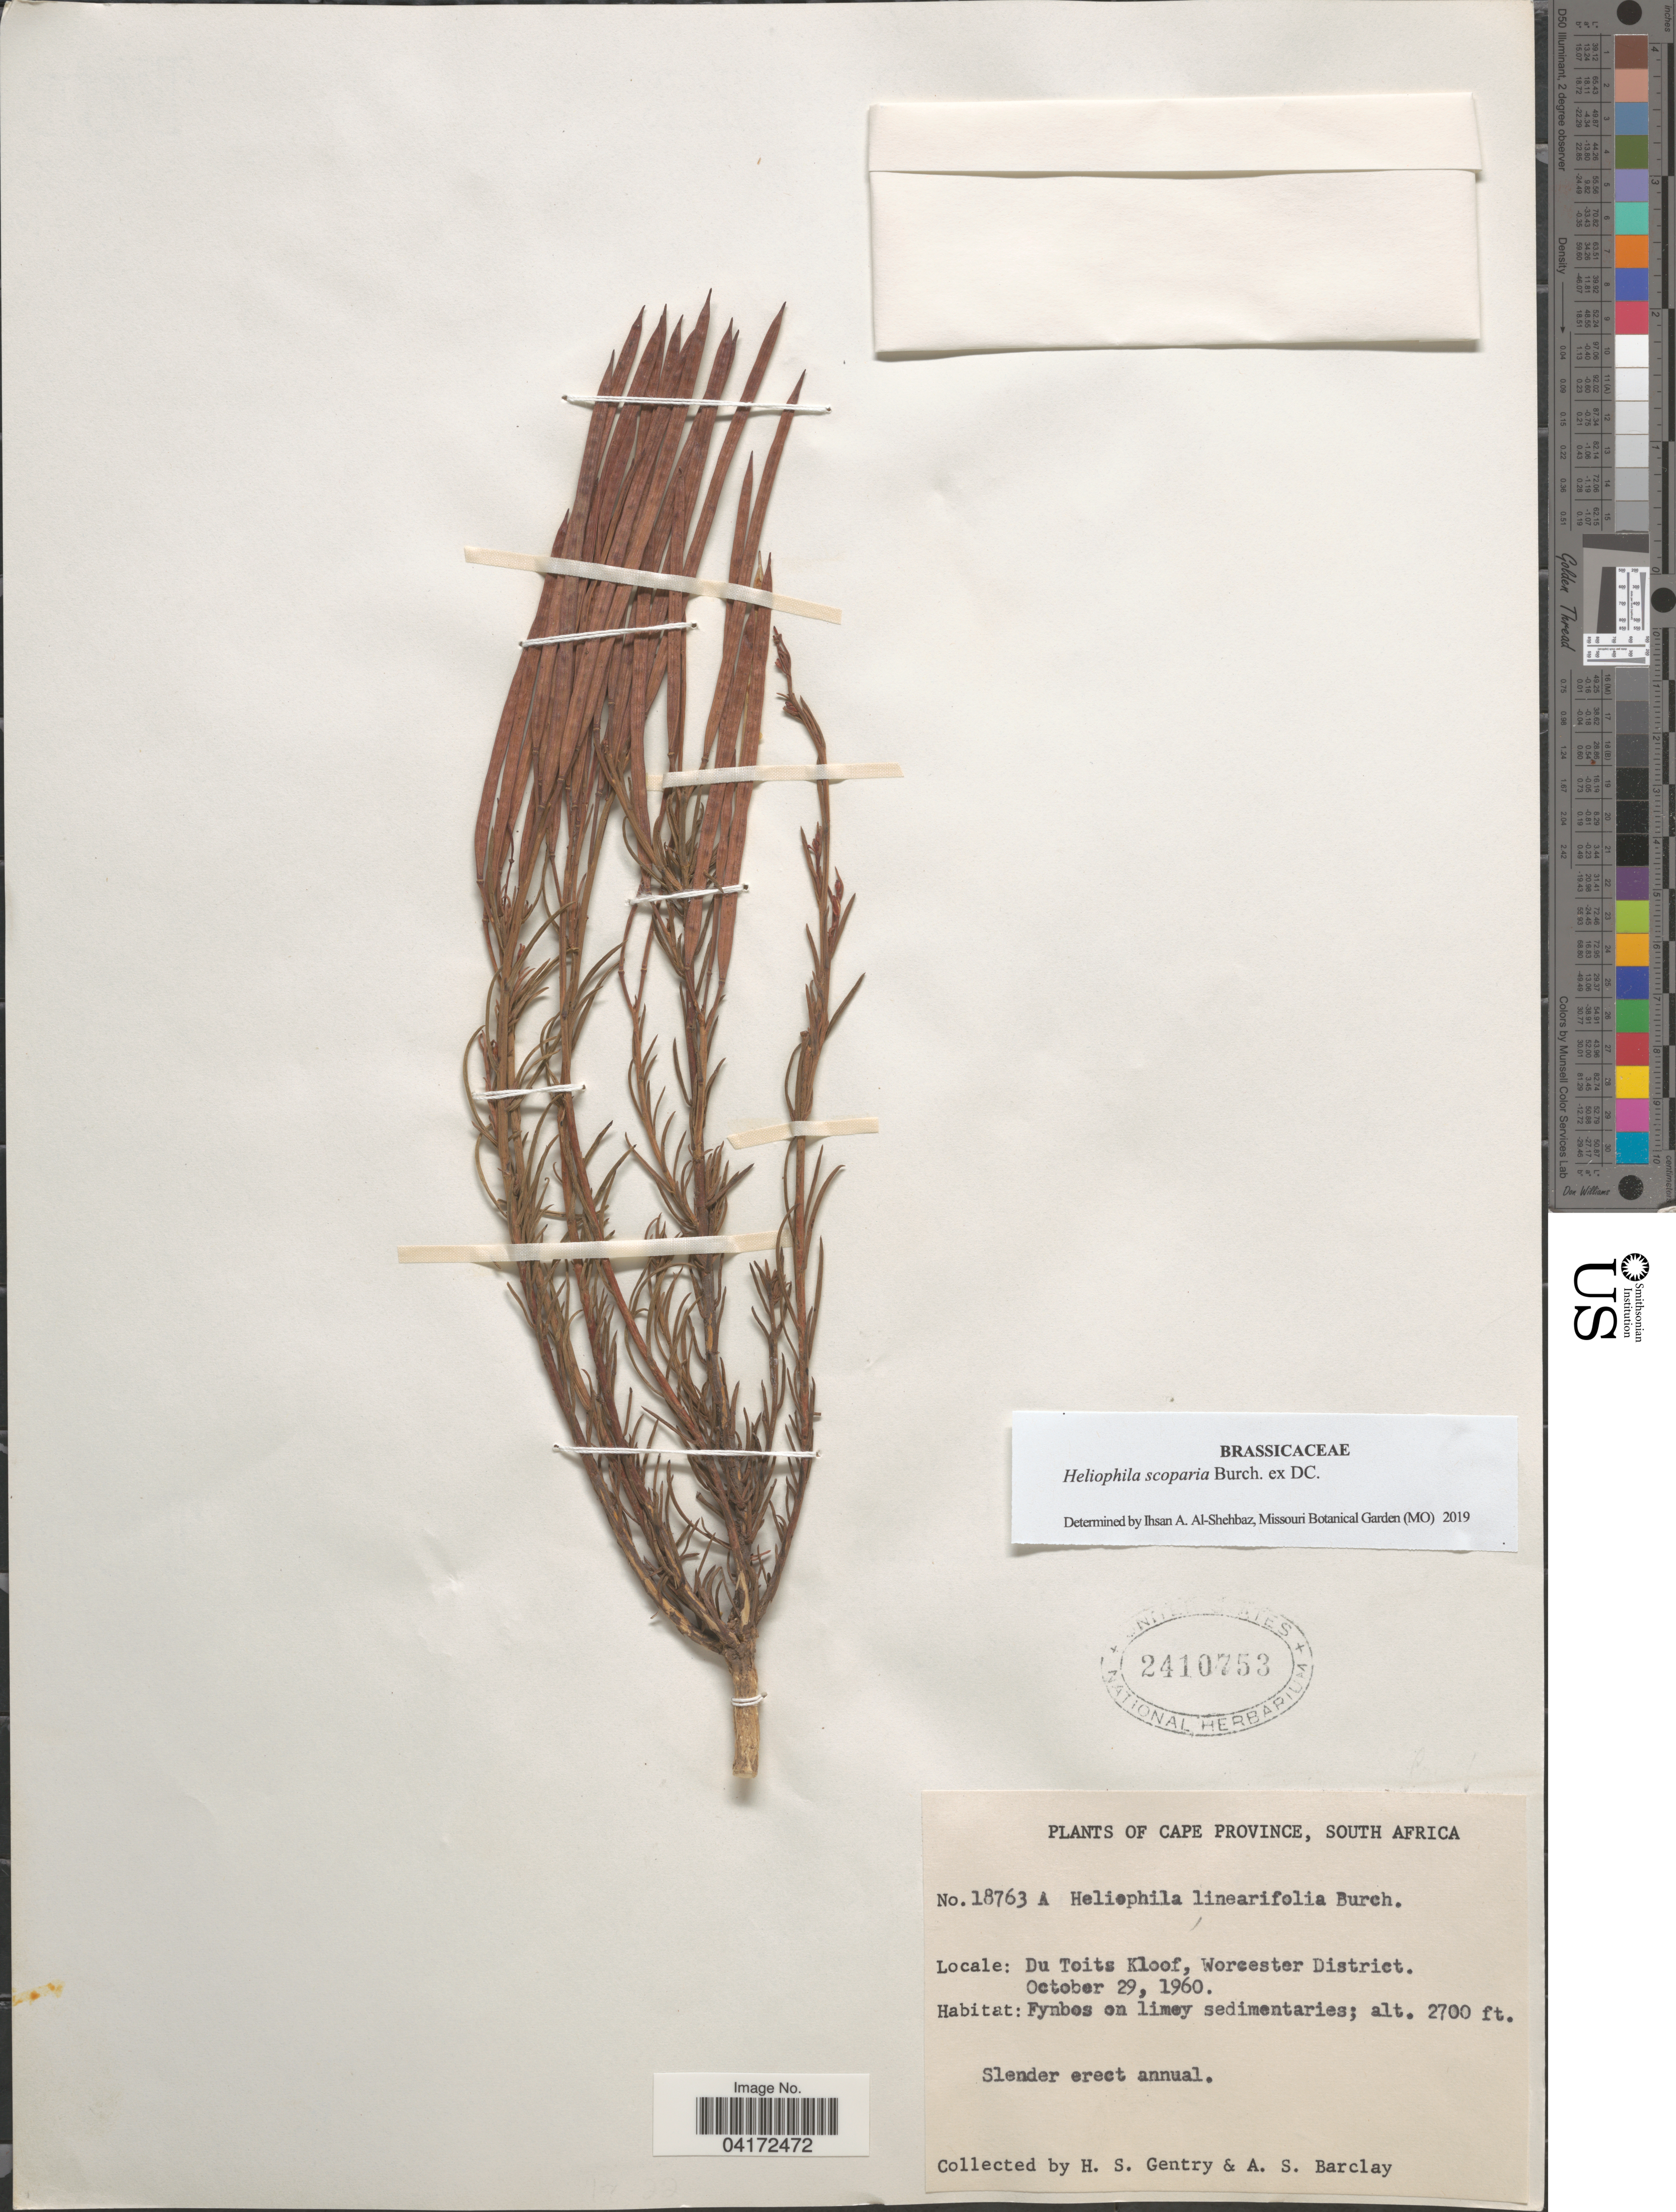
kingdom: Plantae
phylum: Tracheophyta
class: Magnoliopsida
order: Brassicales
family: Brassicaceae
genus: Heliophila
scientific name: Heliophila scoparia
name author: Burch. ex DC.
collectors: H. S. Gentry & A. S. Barclay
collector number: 18763A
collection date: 1960-10-29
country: South Africa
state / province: Western Cape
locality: Du Toits Kloof, Worcester District.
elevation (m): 823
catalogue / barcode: US 2410753